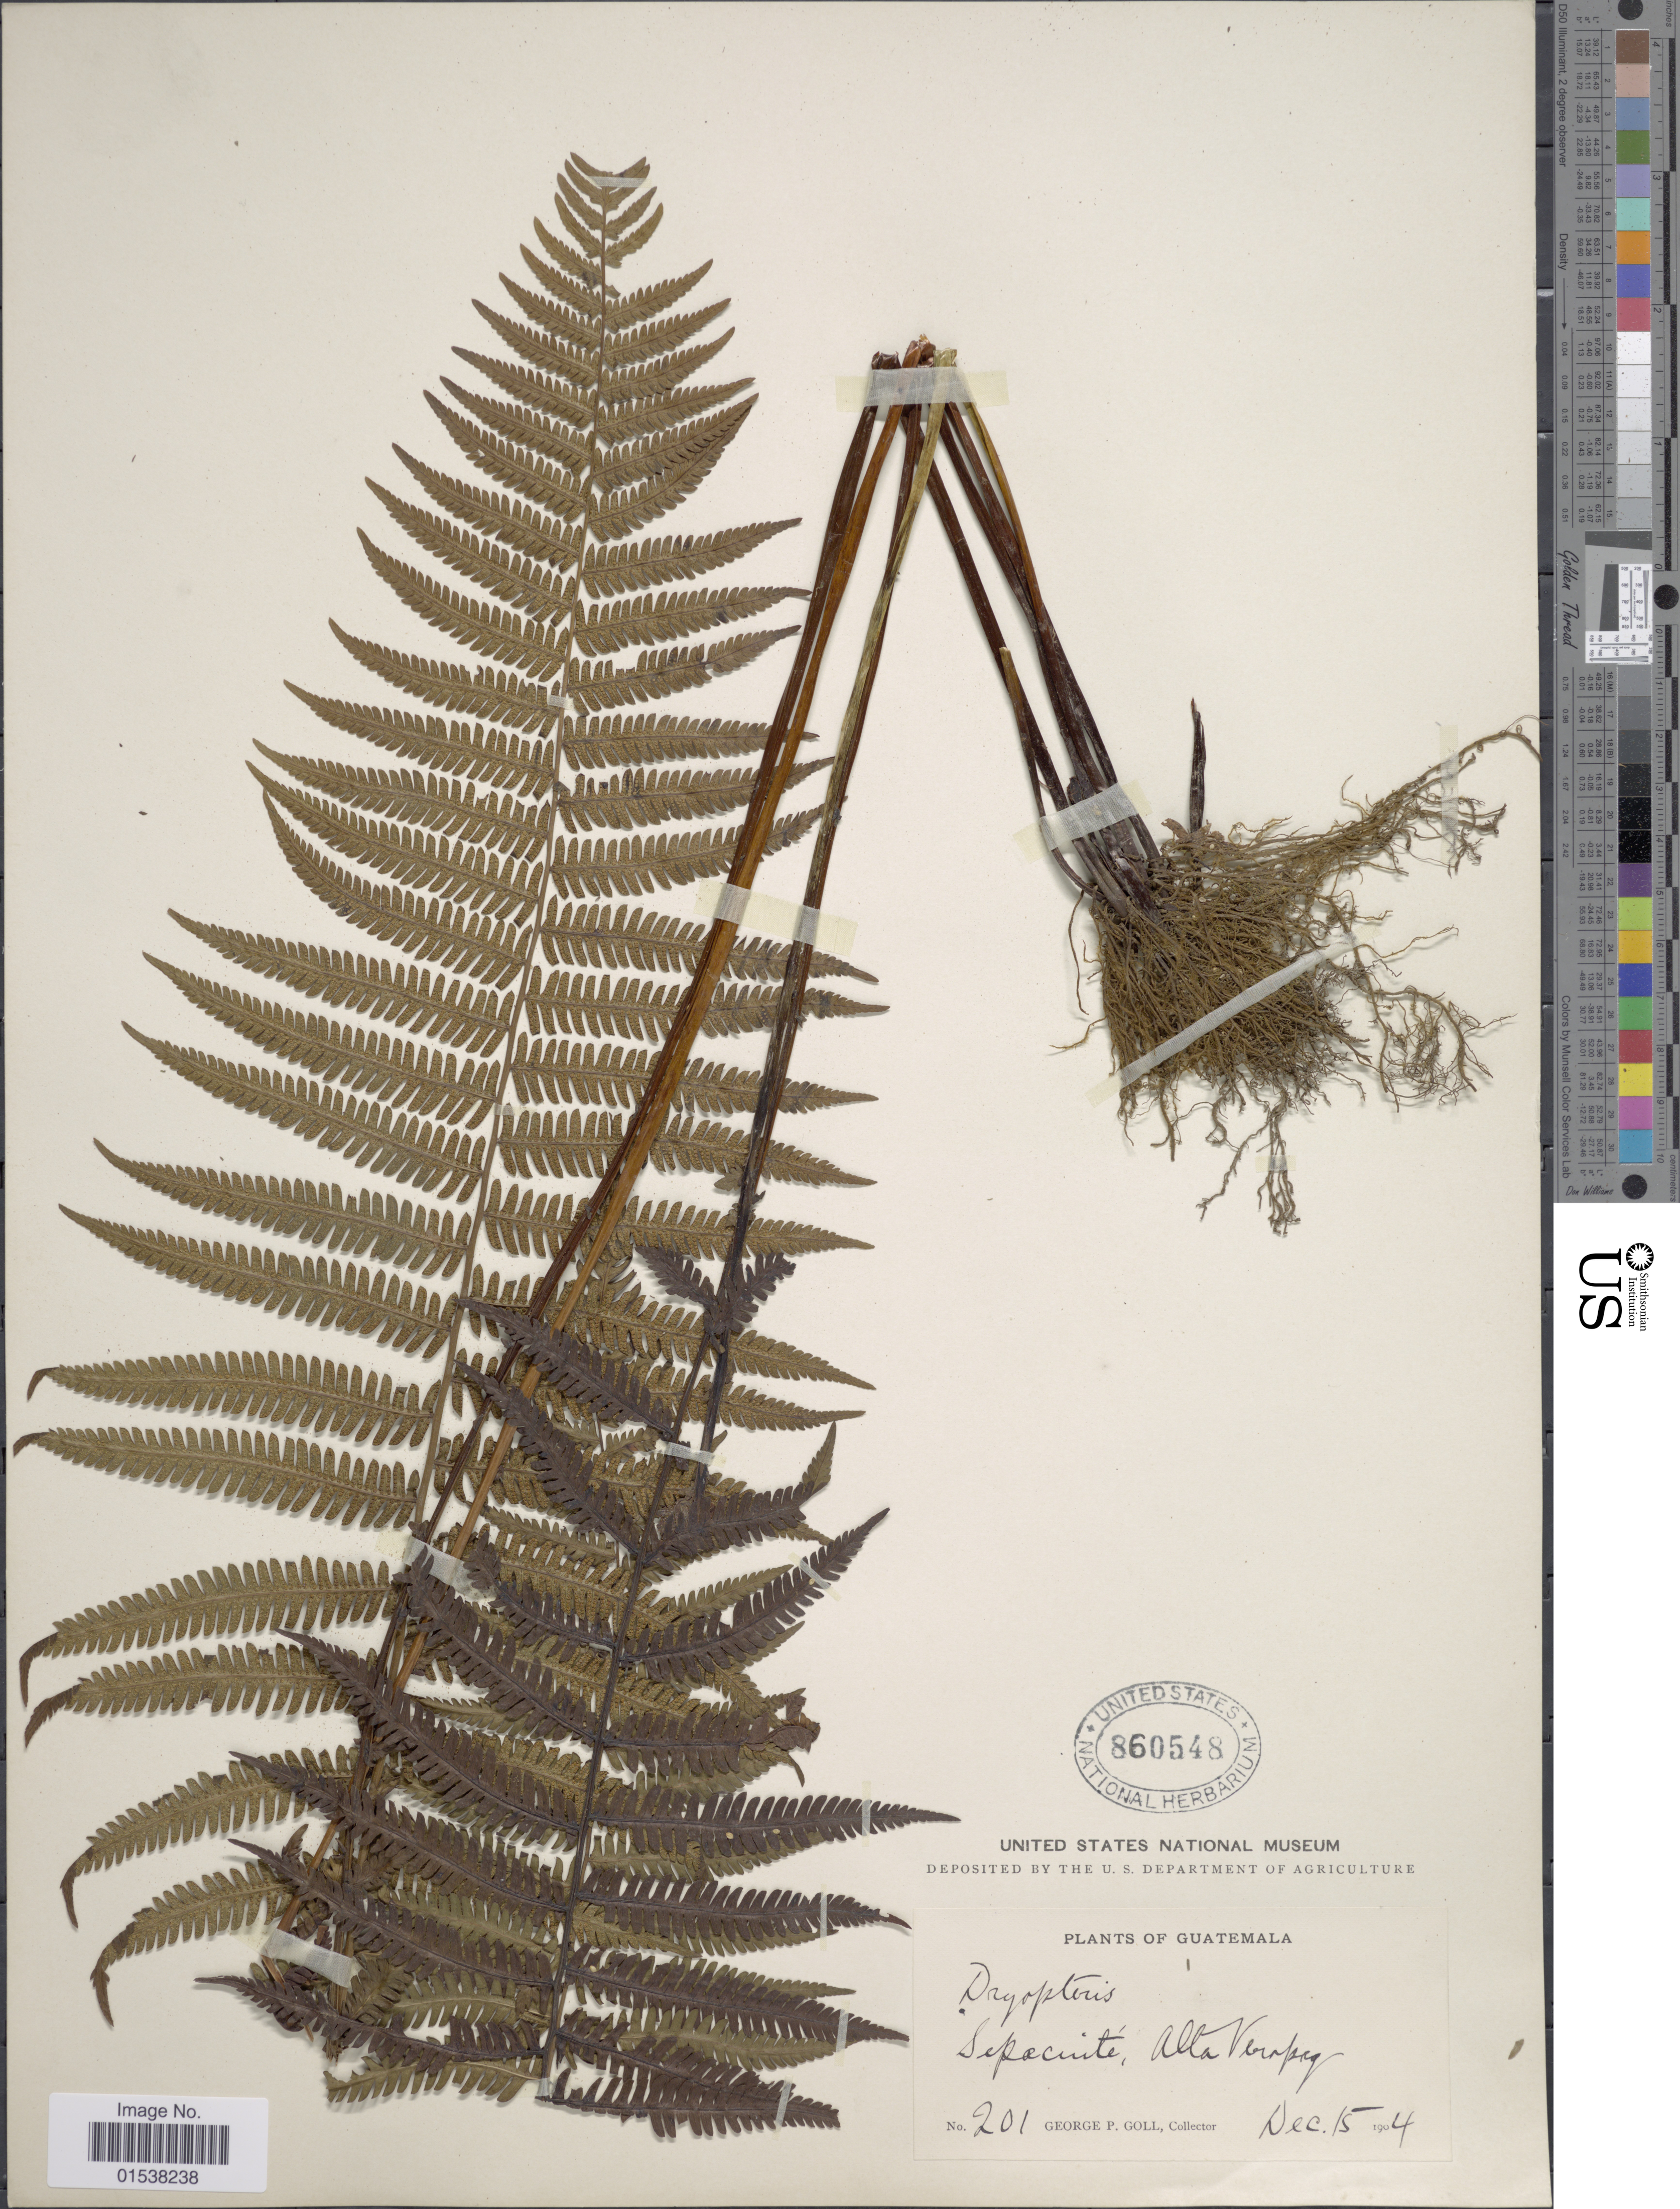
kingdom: Plantae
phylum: Tracheophyta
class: Polypodiopsida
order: Polypodiales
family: Thelypteridaceae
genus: Amauropelta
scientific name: Amauropelta concinna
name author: (Willd.) Pic. Serm.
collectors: G. P. Goll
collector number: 201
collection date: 1904-12-15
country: Guatemala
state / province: Alta Verapaz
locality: Sepacuité, Alta Verapaz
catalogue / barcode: US 860548